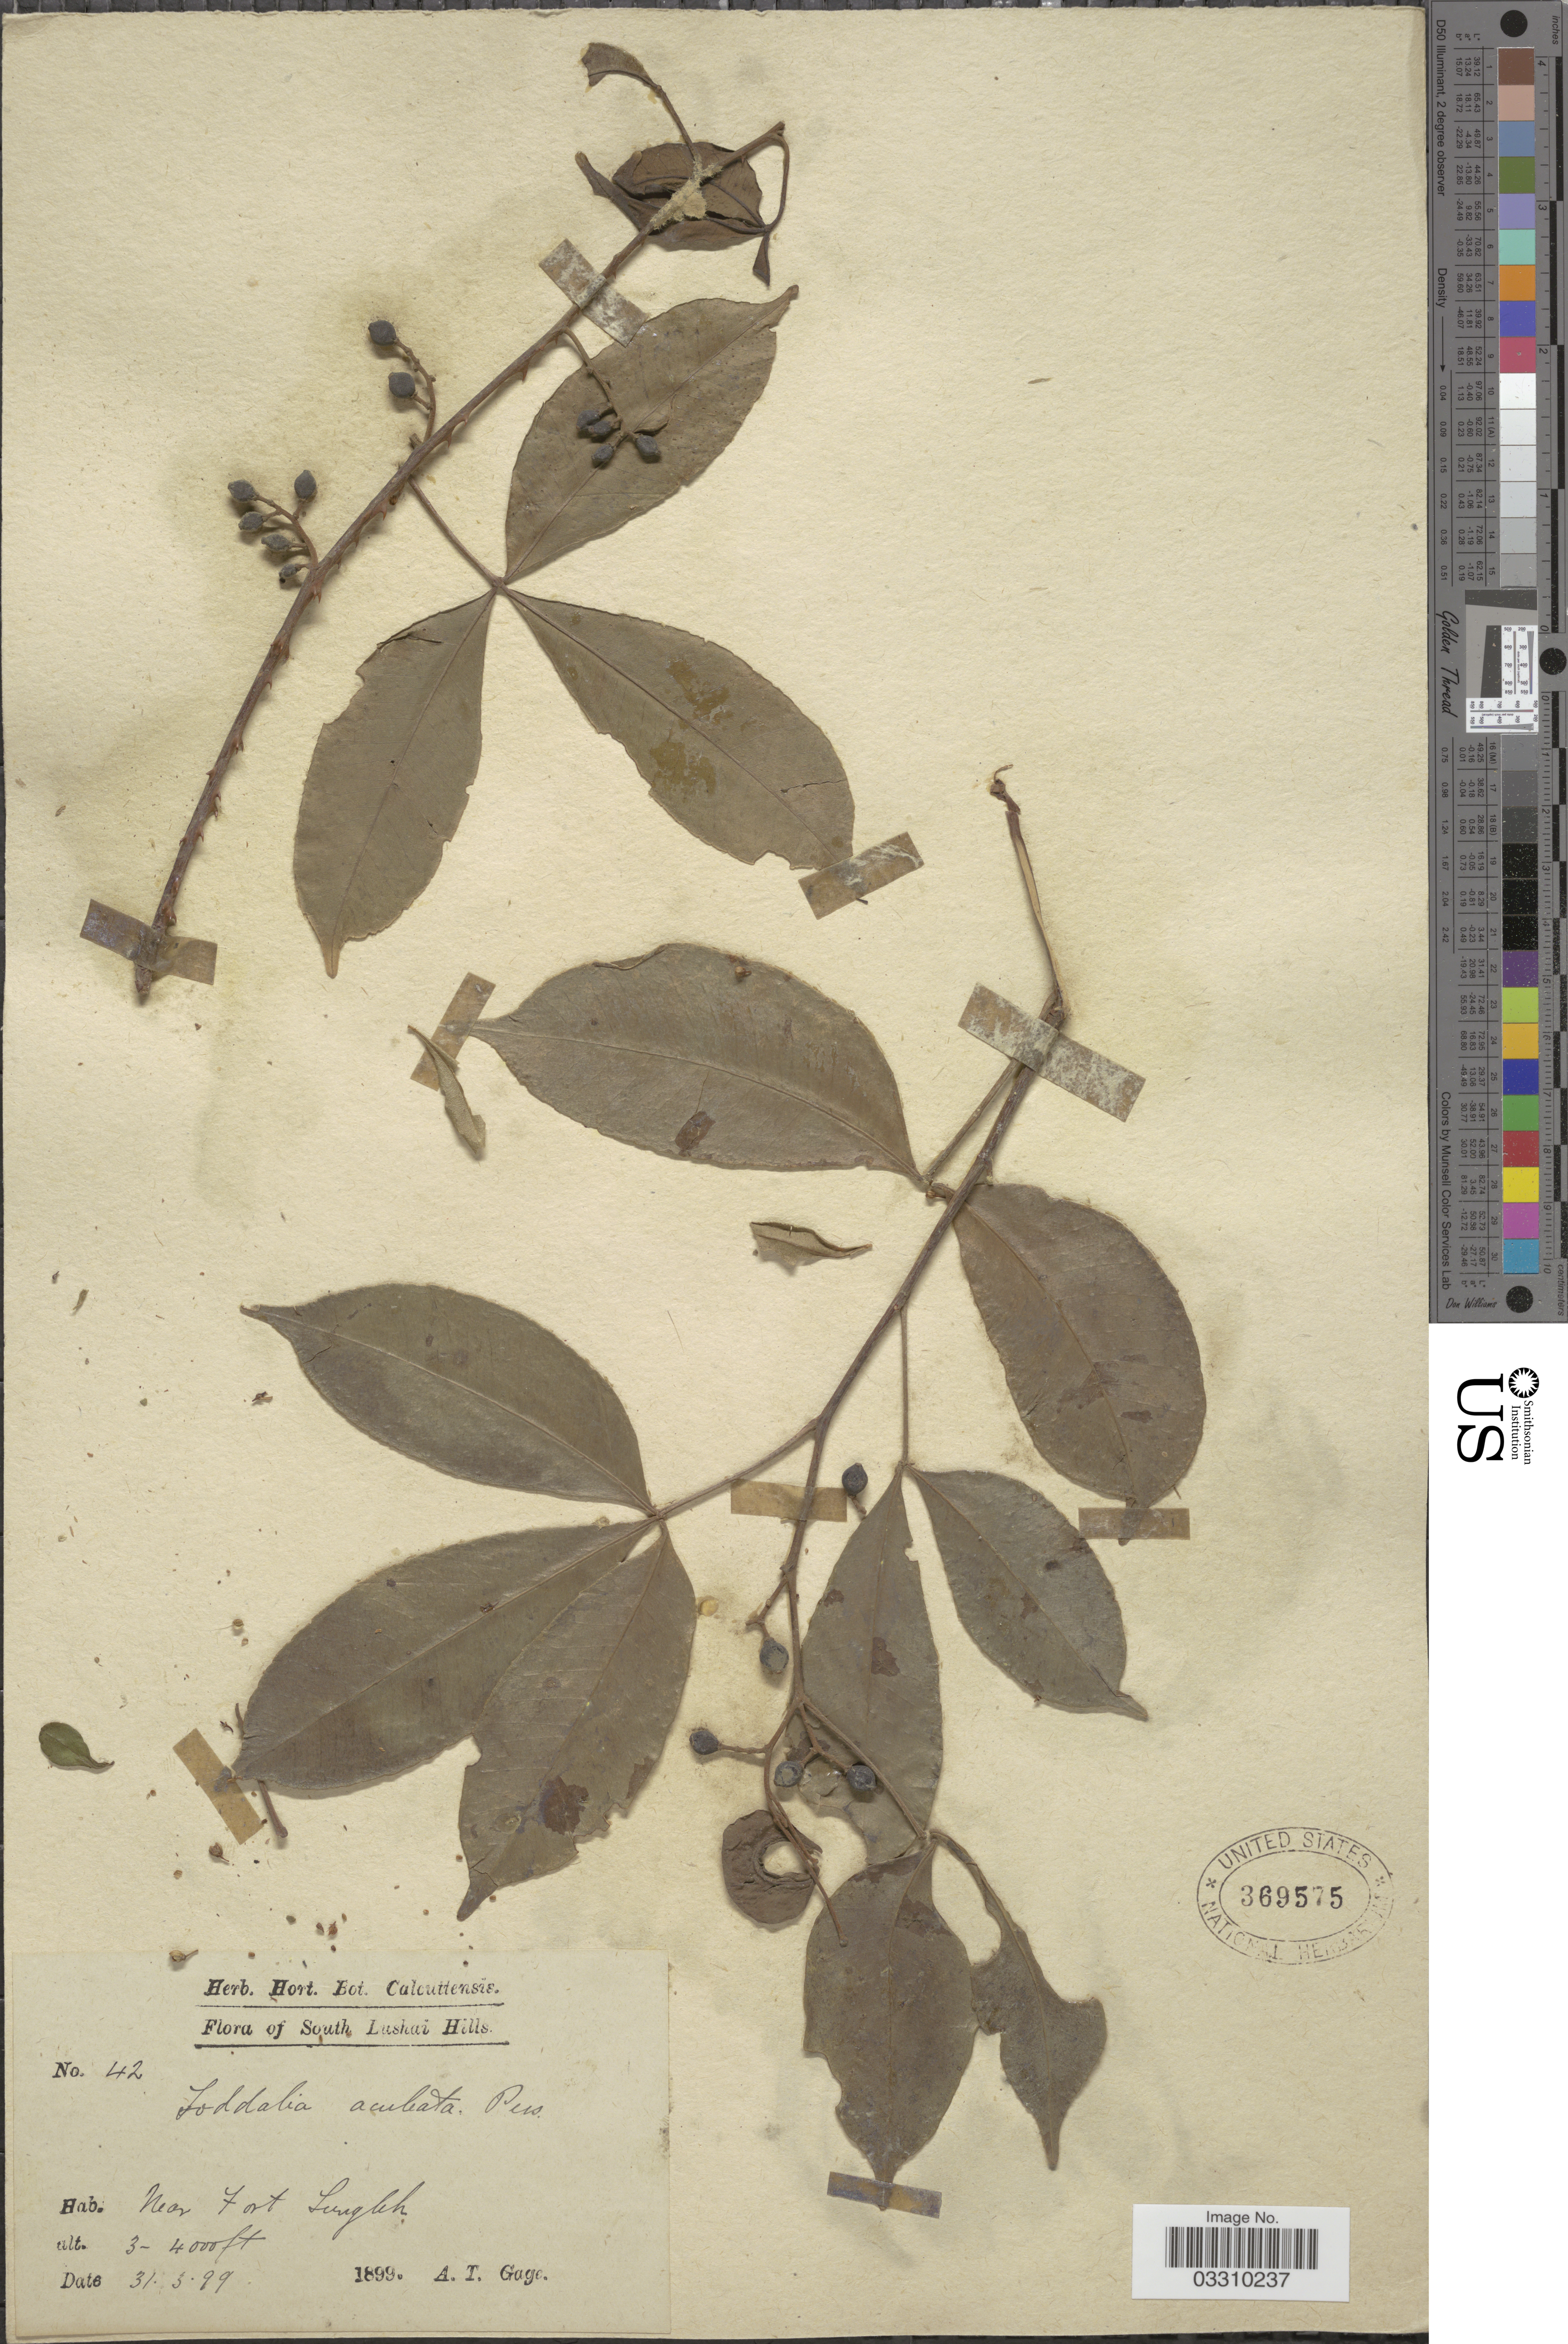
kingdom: Plantae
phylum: Tracheophyta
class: Magnoliopsida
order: Sapindales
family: Rutaceae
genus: Zanthoxylum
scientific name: Zanthoxylum asiaticum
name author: (L.) Appelhans et al.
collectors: A. Gage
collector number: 42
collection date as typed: Transcribed d/m/y: 31/3/99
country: India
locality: South Lushai Hills. Near Fort Lungleh.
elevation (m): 914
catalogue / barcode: US 369575